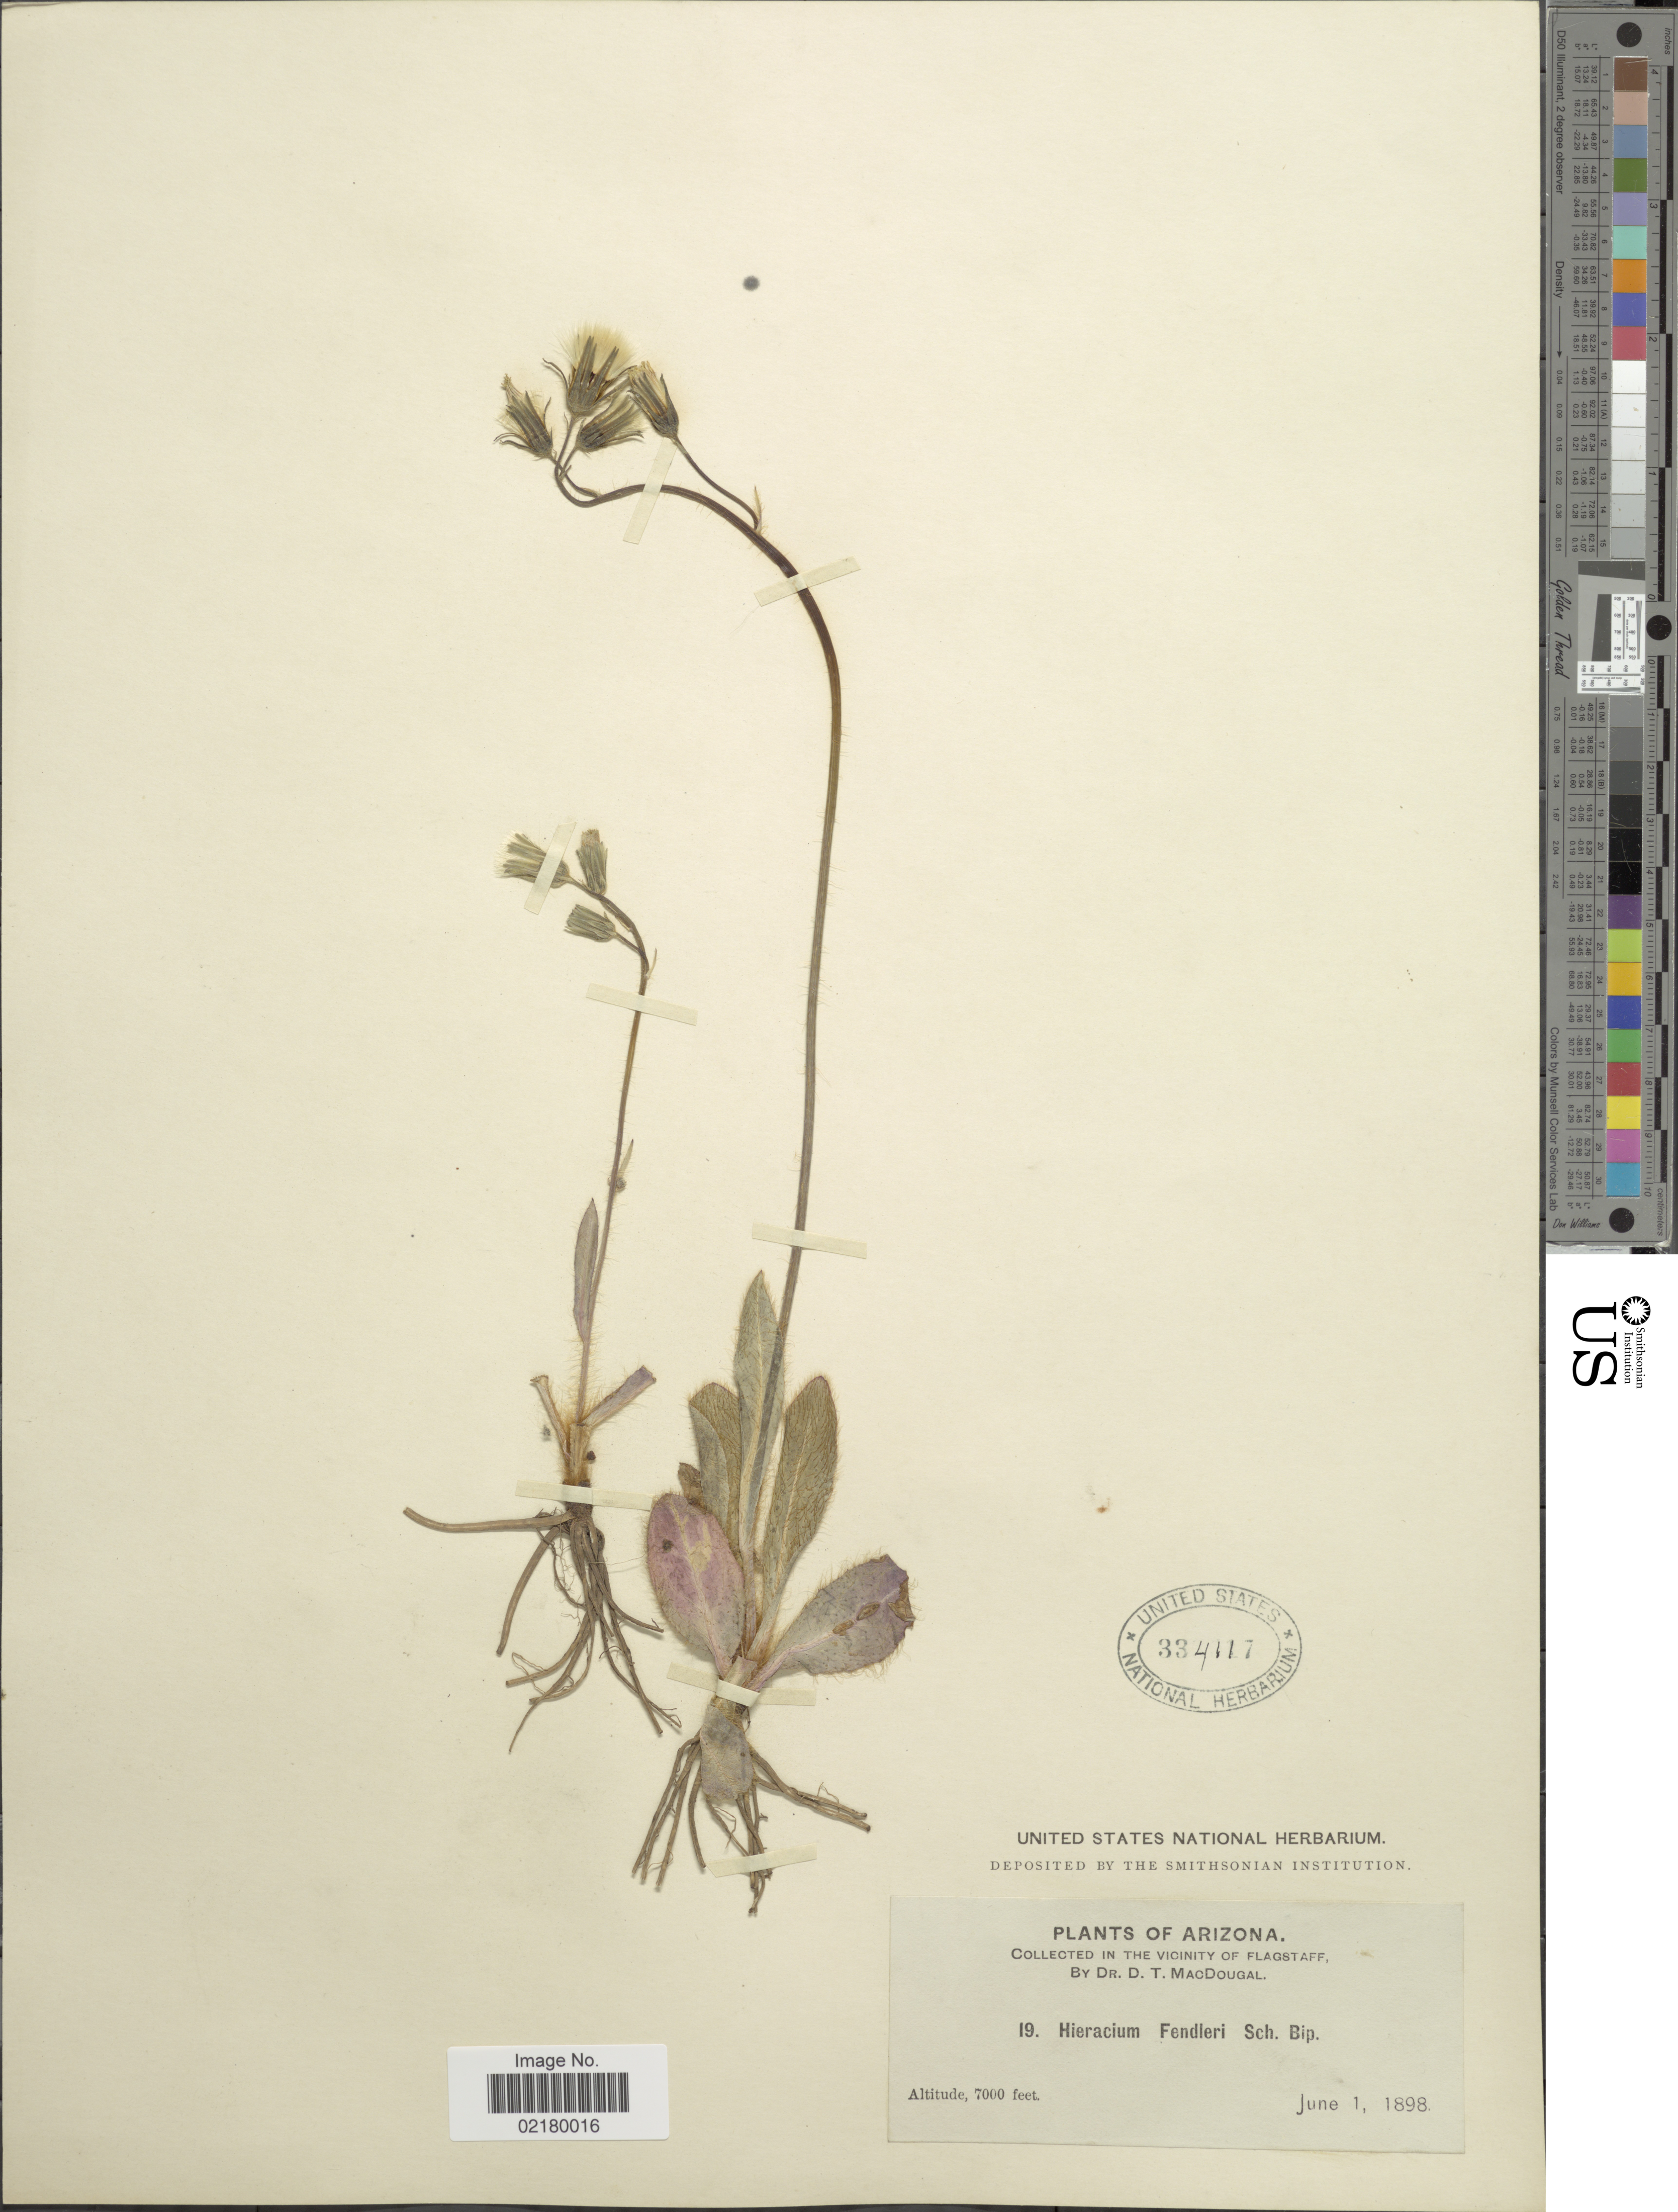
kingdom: Plantae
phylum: Tracheophyta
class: Magnoliopsida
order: Asterales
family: Asteraceae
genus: Hieracium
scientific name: Hieracium fendleri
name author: Sch. Bip.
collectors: D. T. MacDougal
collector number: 19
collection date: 1898-06-01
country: United States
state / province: Arizona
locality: In the Vicinity of Flagstaff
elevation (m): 2134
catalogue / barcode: US 334117